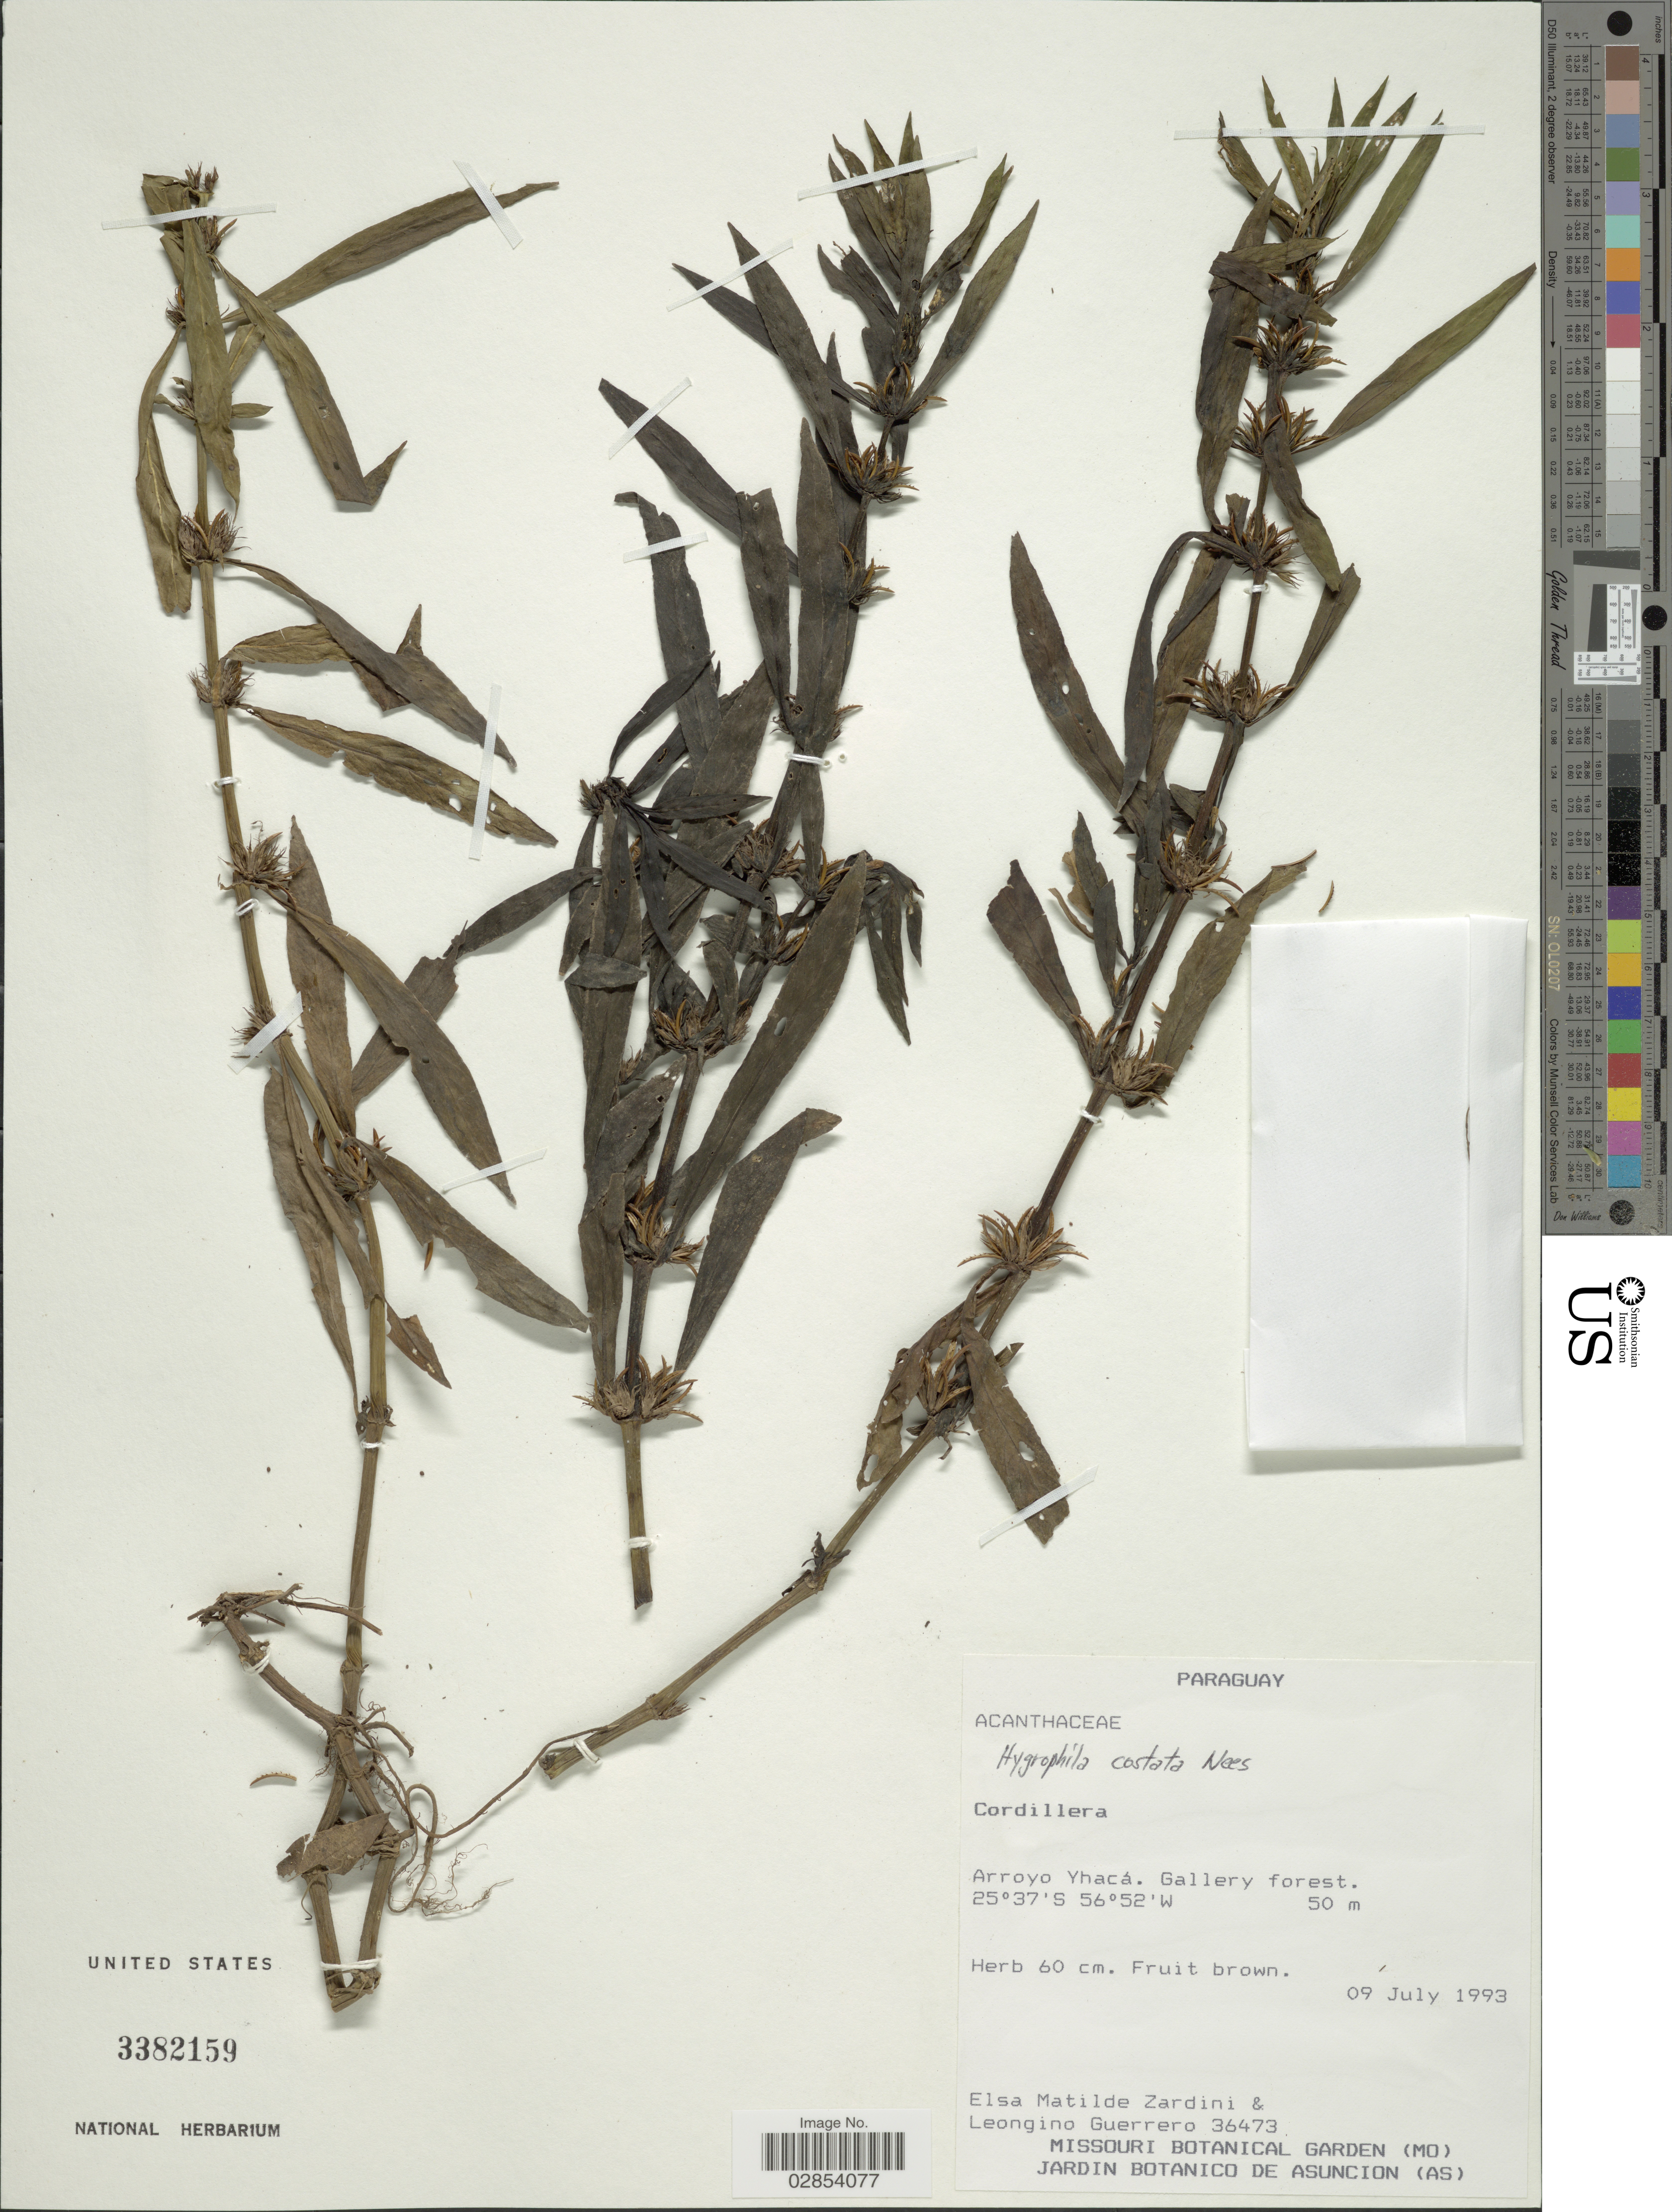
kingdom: Plantae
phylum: Tracheophyta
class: Magnoliopsida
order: Lamiales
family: Acanthaceae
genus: Hygrophila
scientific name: Hygrophila costata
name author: Nees & T. Nees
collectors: E. M. Zardini & L. Guerrero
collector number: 36473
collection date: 1993-07-09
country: Paraguay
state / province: Cordillera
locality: Arroyo Yhacá.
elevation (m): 50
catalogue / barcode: US 3382159